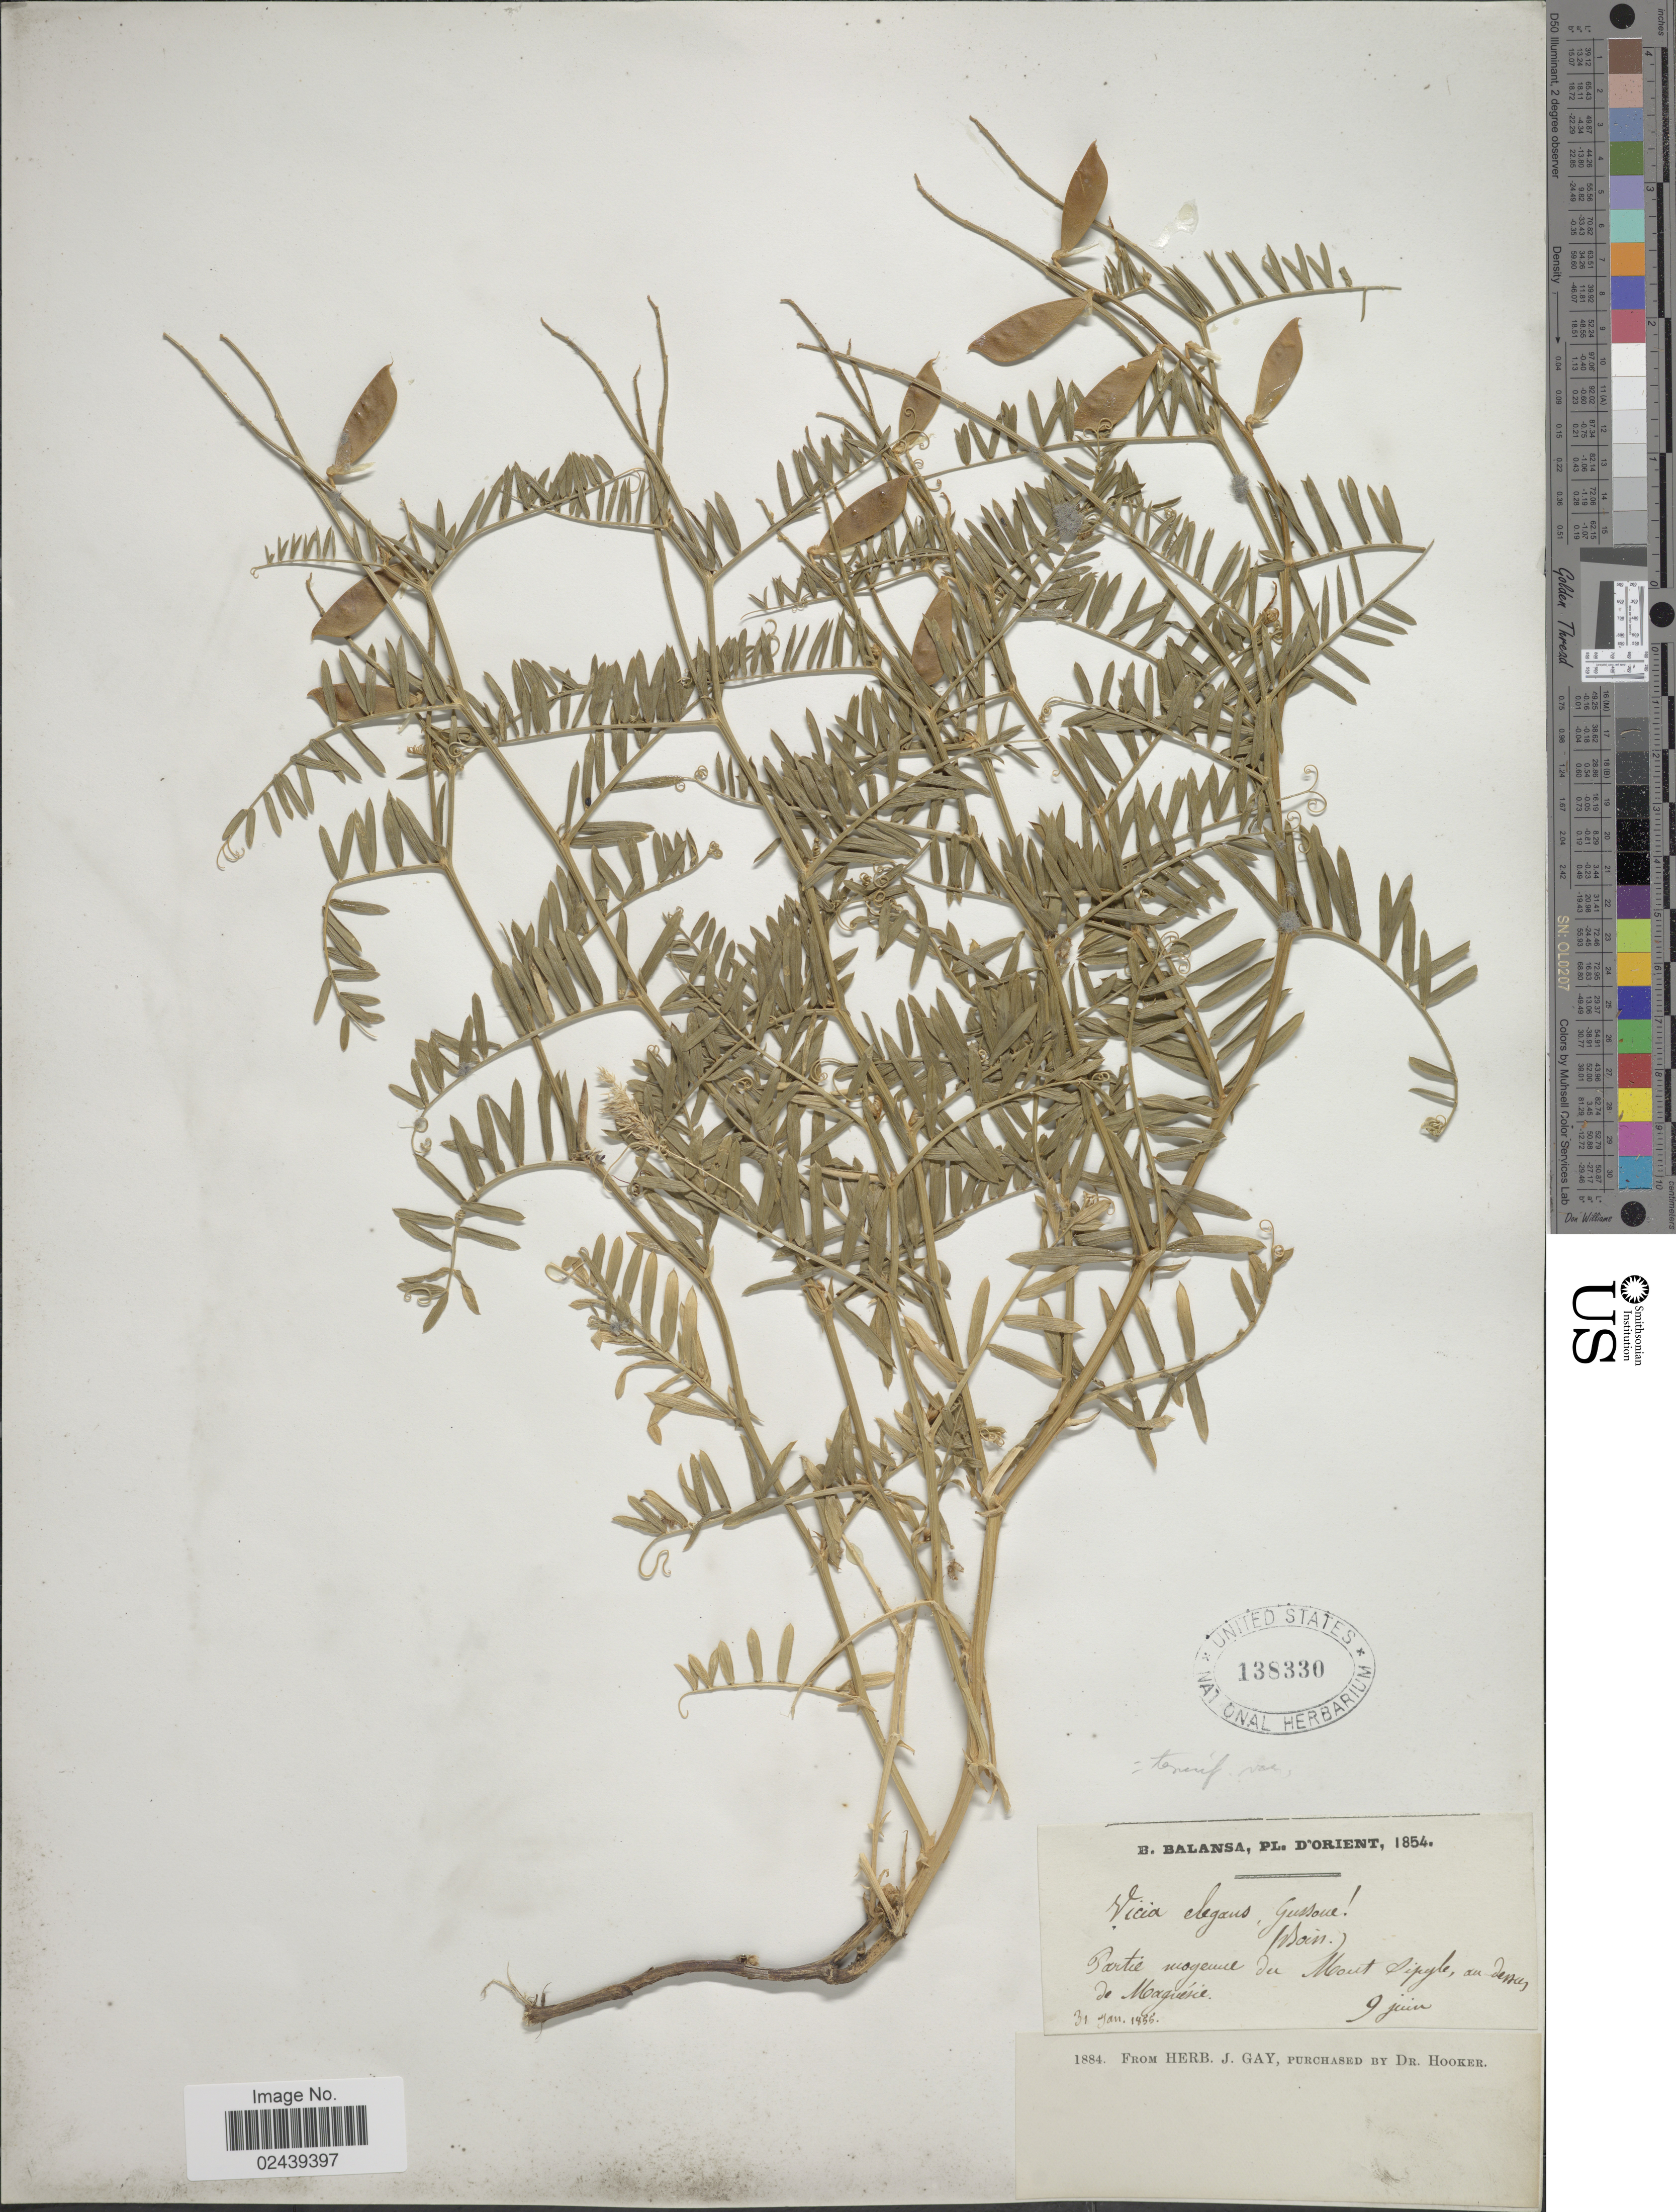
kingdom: Plantae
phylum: Tracheophyta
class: Magnoliopsida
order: Fabales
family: Fabaceae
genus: Vicia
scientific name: Vicia tenuifolia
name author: Ten.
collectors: B. Balansa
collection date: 1854-06-09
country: Turkey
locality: Partie mogeune der Mout Sipyle an Depres de Maguesie [interpreted]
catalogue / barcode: US 138330